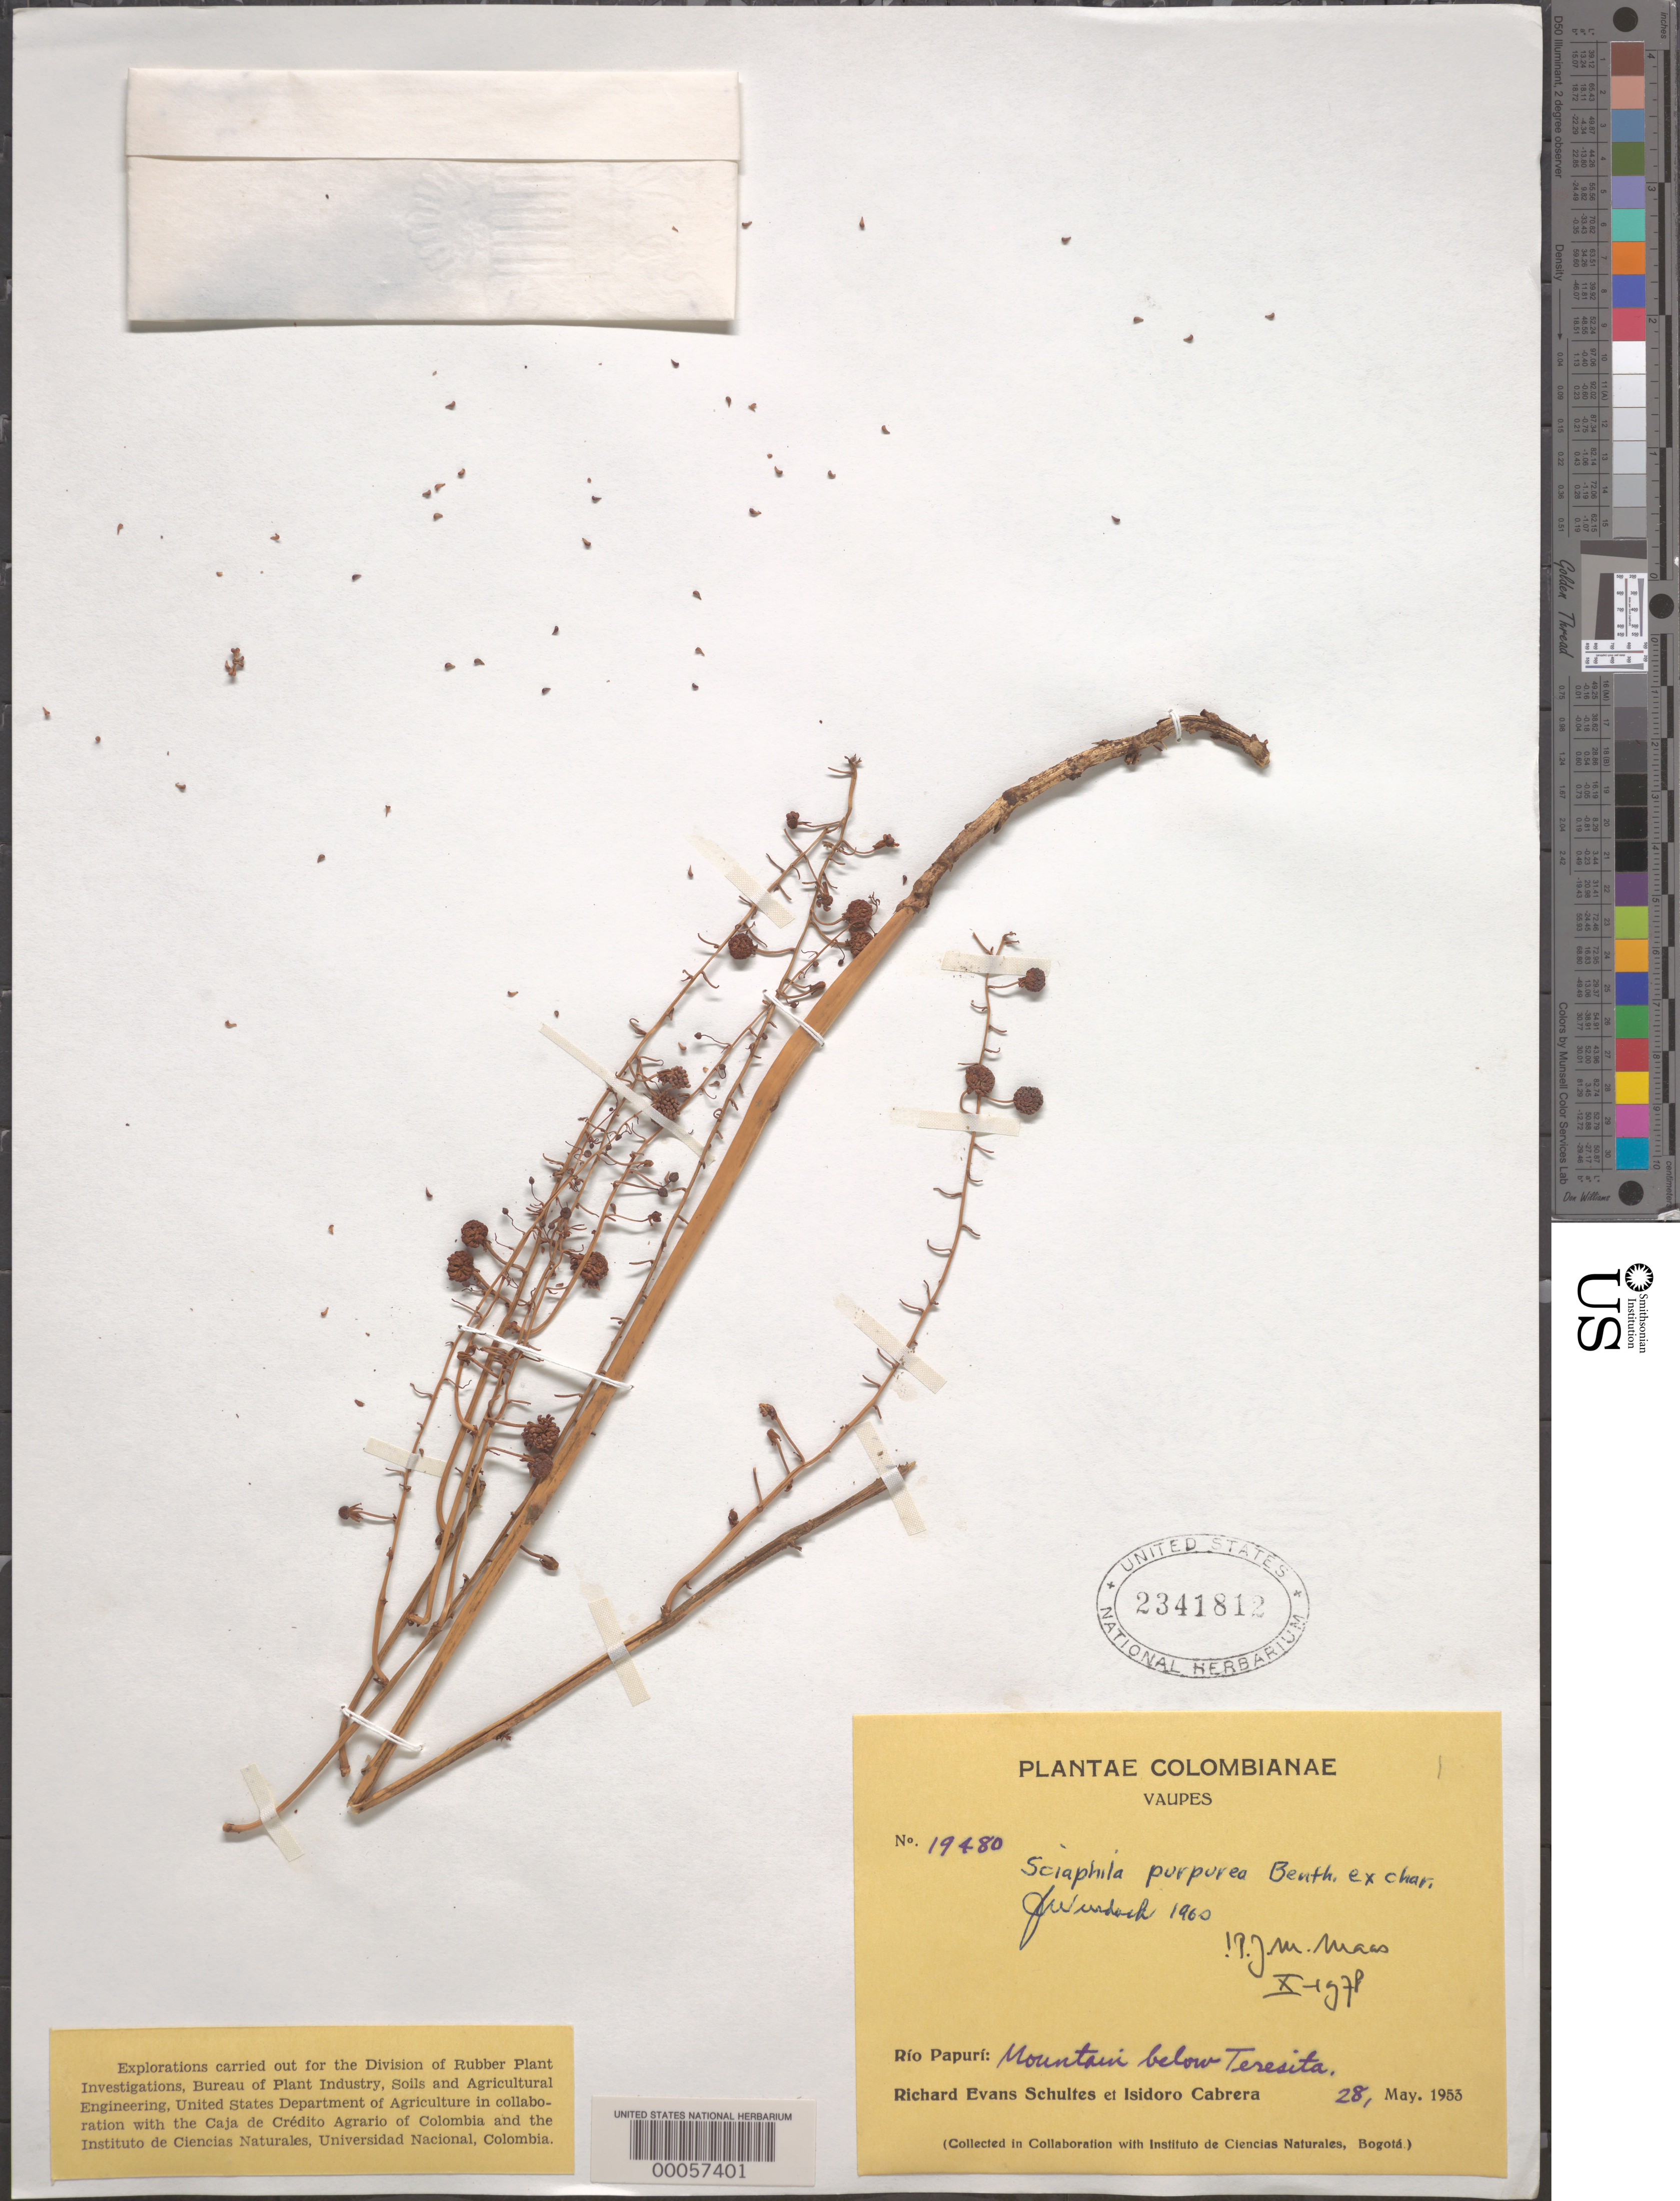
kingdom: Plantae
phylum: Tracheophyta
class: Liliopsida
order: Pandanales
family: Triuridaceae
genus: Sciaphila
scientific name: Sciaphila purpurea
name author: Benth.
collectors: R. E. Schultes & I. Cabrera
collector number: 19480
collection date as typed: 28 May 1953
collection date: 1953-05-28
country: Colombia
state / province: Vaupés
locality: Rio Papuri, mountain below teresita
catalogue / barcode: US 2341812